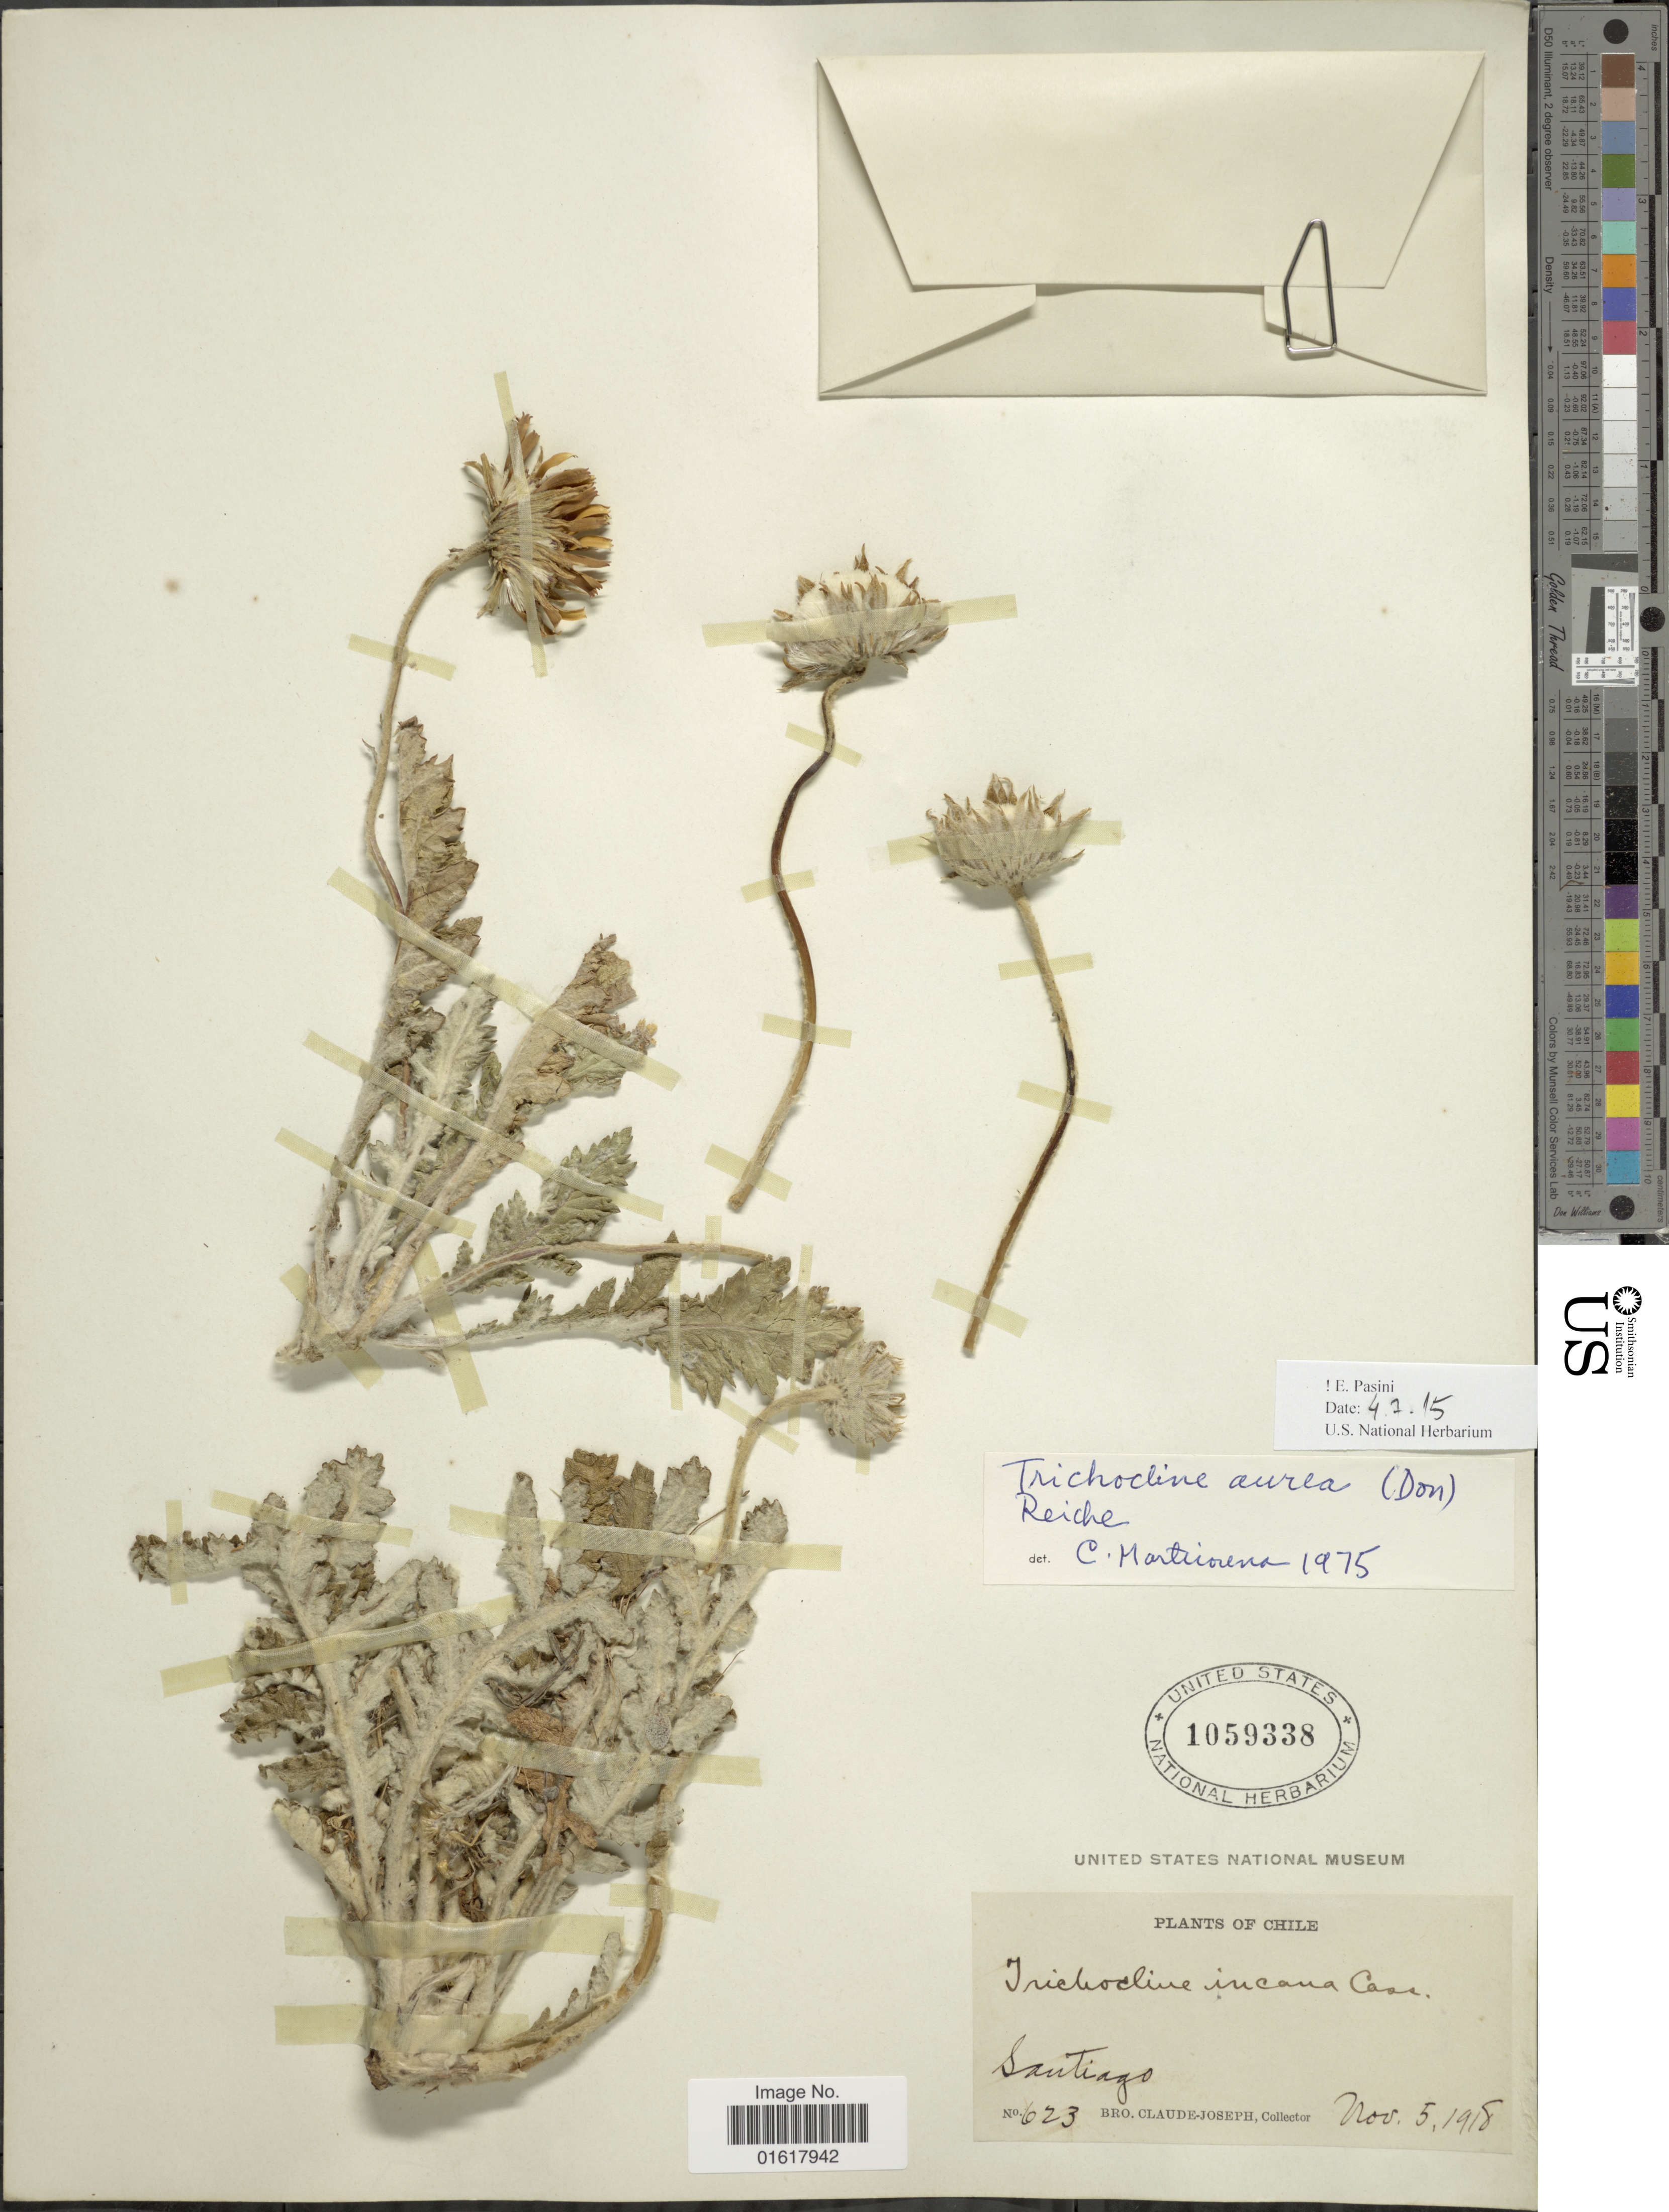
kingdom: Plantae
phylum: Tracheophyta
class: Magnoliopsida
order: Asterales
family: Asteraceae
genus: Trichocline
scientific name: Trichocline aurea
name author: (D. Don) Reiche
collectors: Bro. Claude-Joseph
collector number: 623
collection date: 1918-11-05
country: Chile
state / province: Región Metropolitana (RM)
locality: Santiago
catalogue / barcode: US 1059338